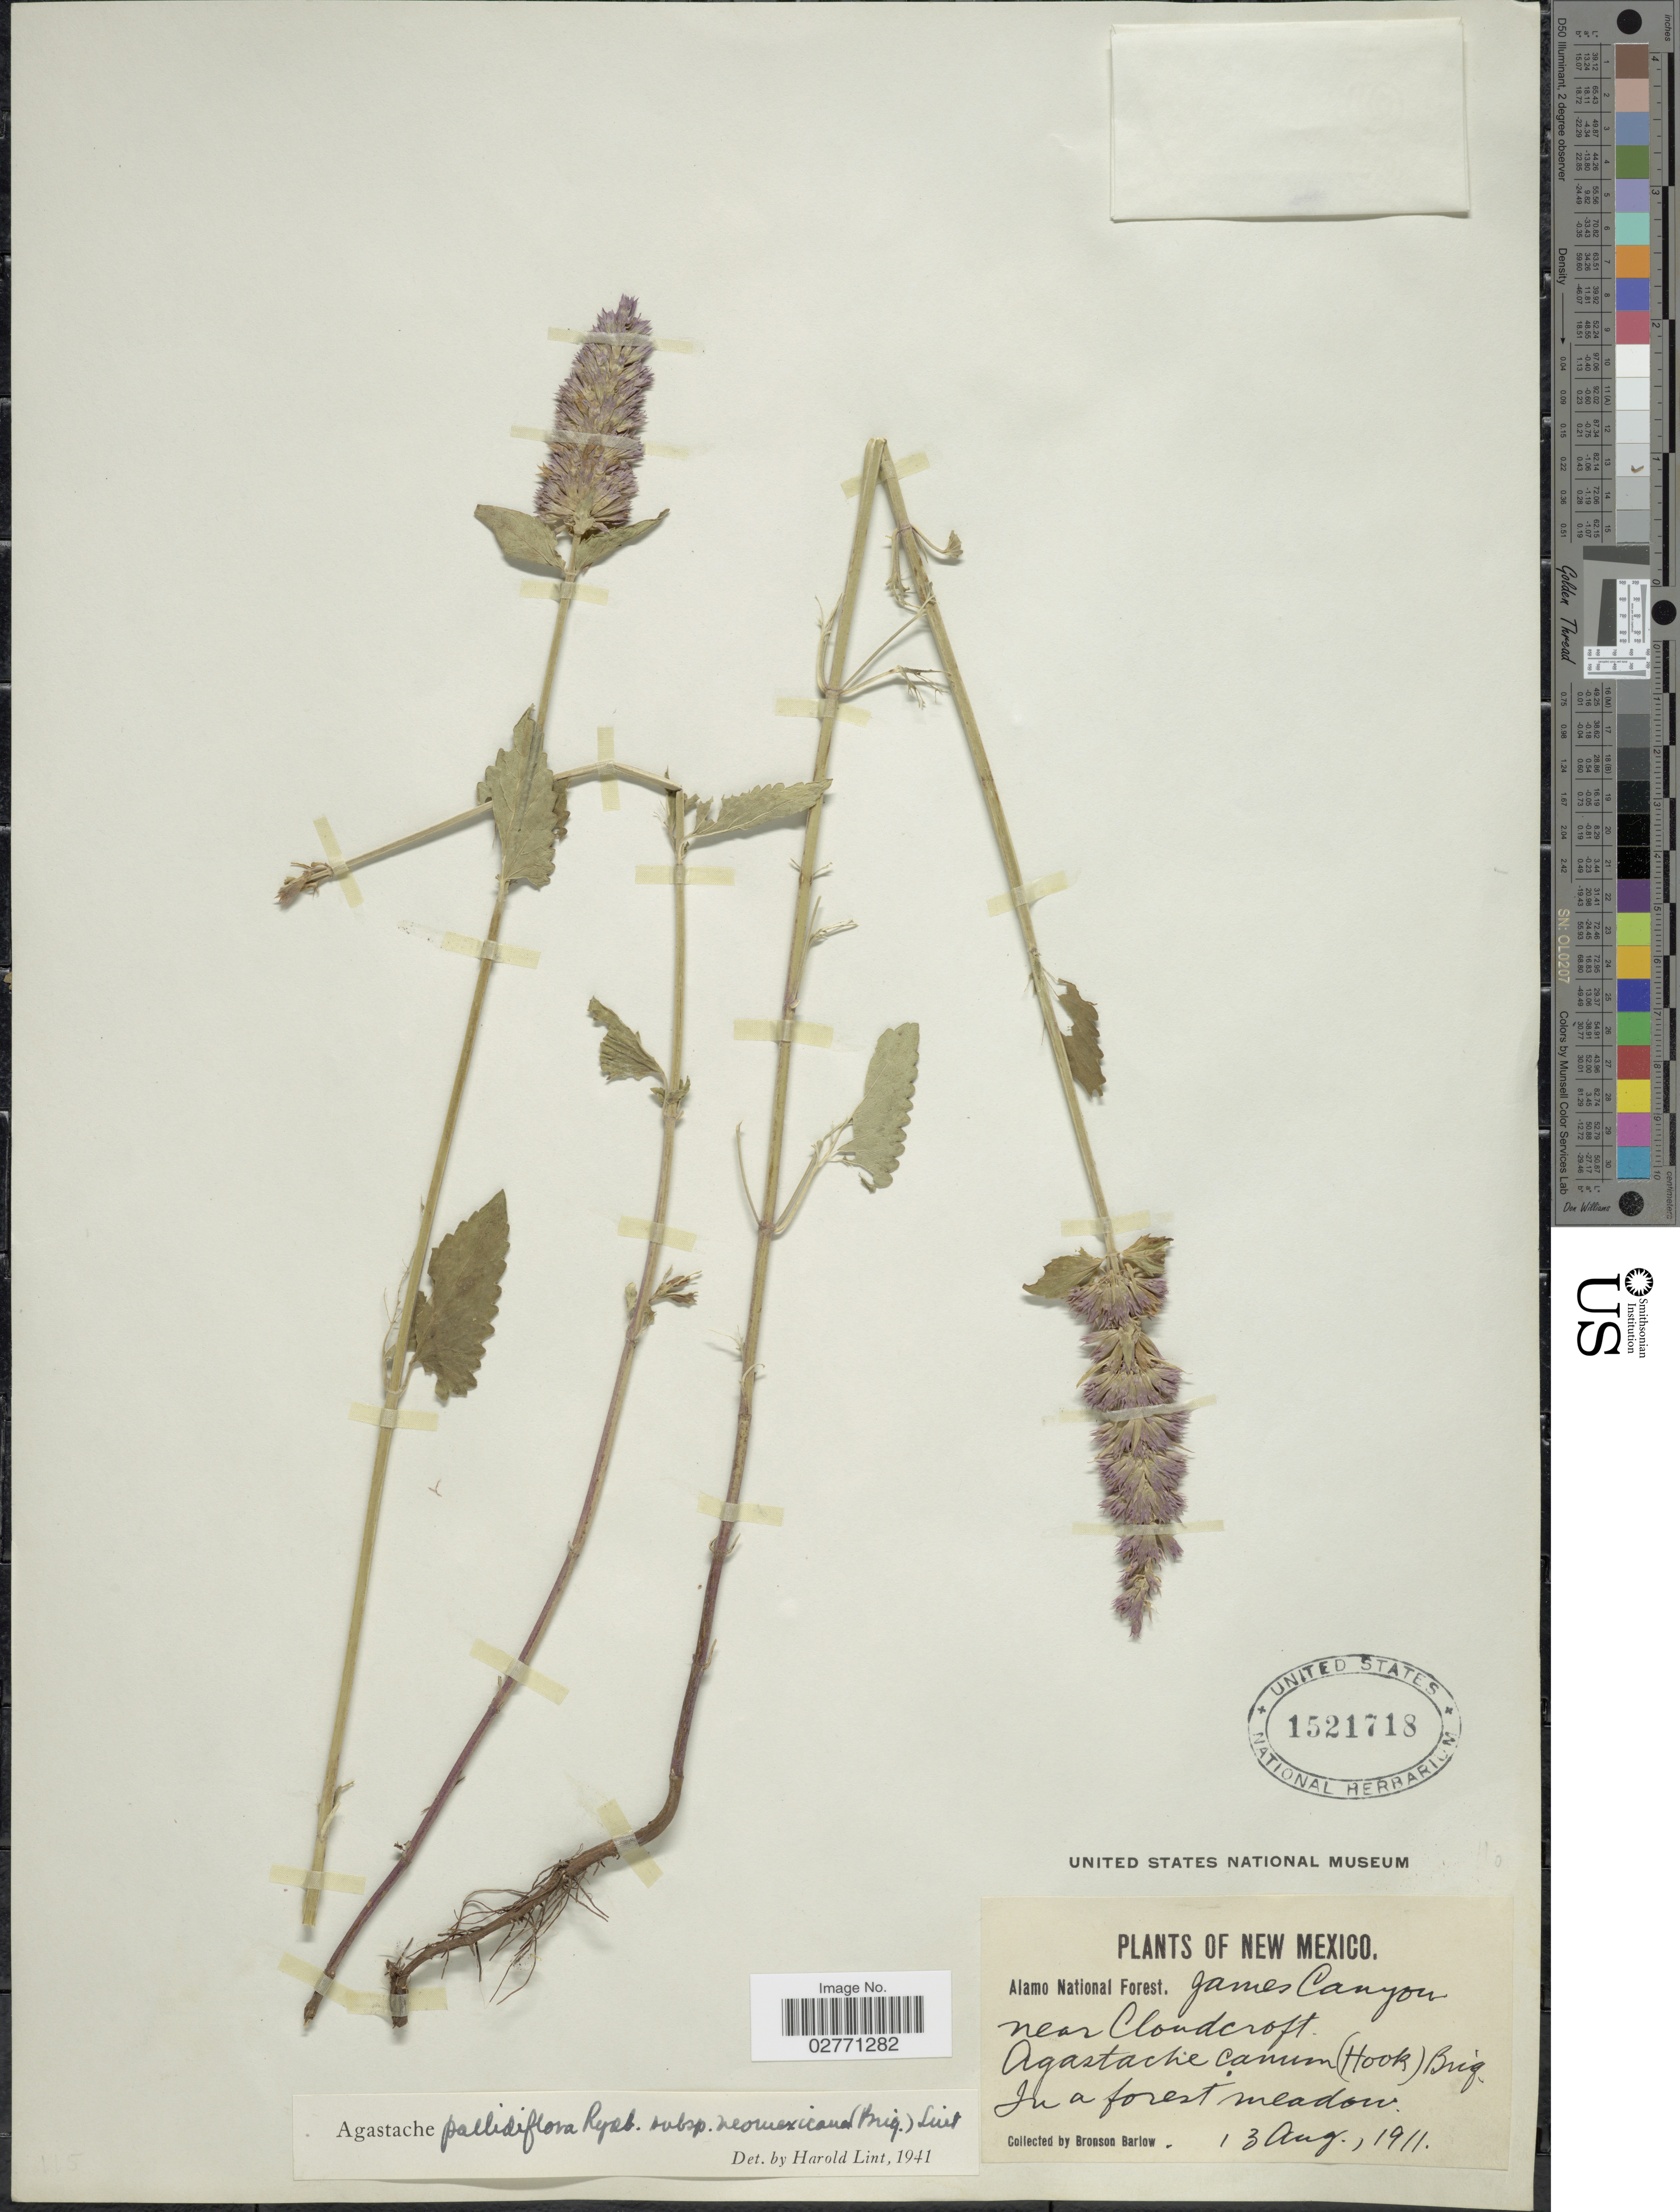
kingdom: Plantae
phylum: Tracheophyta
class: Magnoliopsida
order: Lamiales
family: Lamiaceae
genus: Agastache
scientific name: Agastache pallidiflora subsp. neomexicana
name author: (Briq.) Lint & Epling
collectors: Barlow, B.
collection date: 1911-08-13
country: United States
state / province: New Mexico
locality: Alamo National Forest. James Canyon near Cloudcroft.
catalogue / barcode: US 1521718